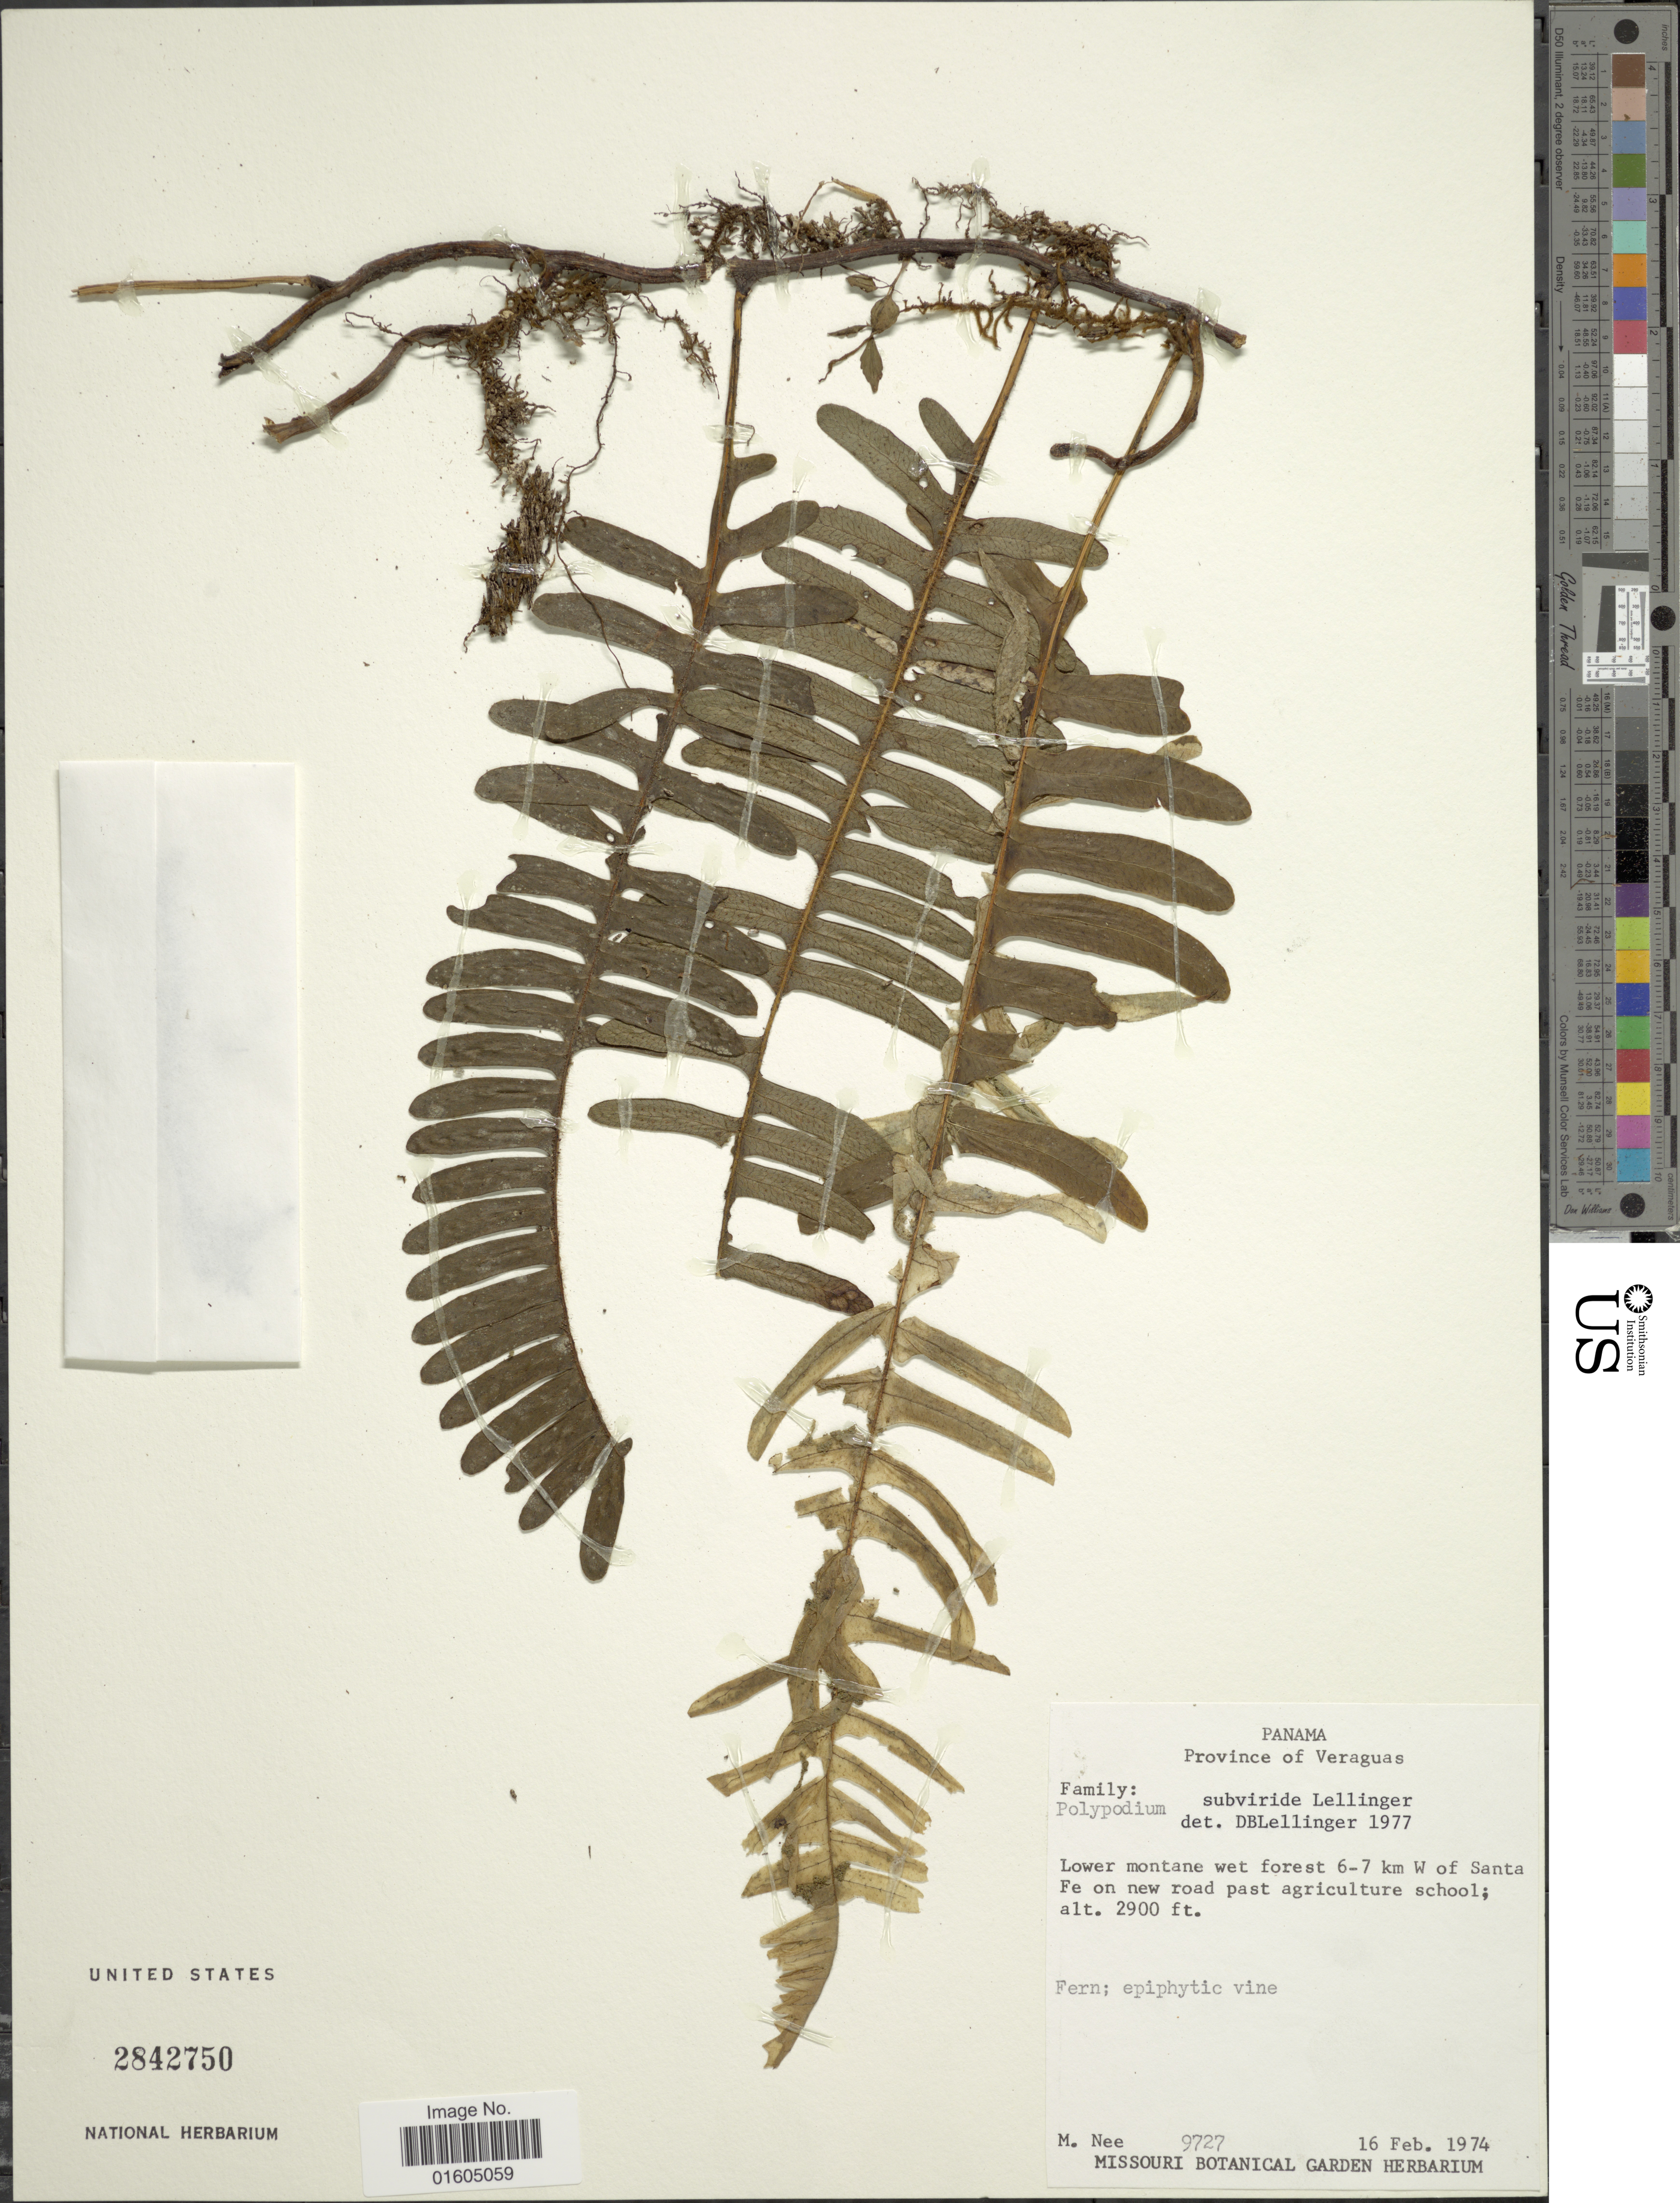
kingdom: Plantae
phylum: Tracheophyta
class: Polypodiopsida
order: Polypodiales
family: Polypodiaceae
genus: Serpocaulon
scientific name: Serpocaulon dasypleuron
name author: (Kunze) A.R. Sm.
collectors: M. Nee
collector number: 9727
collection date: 1974-02-16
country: Panama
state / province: Veraguas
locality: Panama, Province of Veraguas. Lower montane wet forest 6-7 km W of Santa Fe on new road past agriculture school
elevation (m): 884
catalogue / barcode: US 2842750